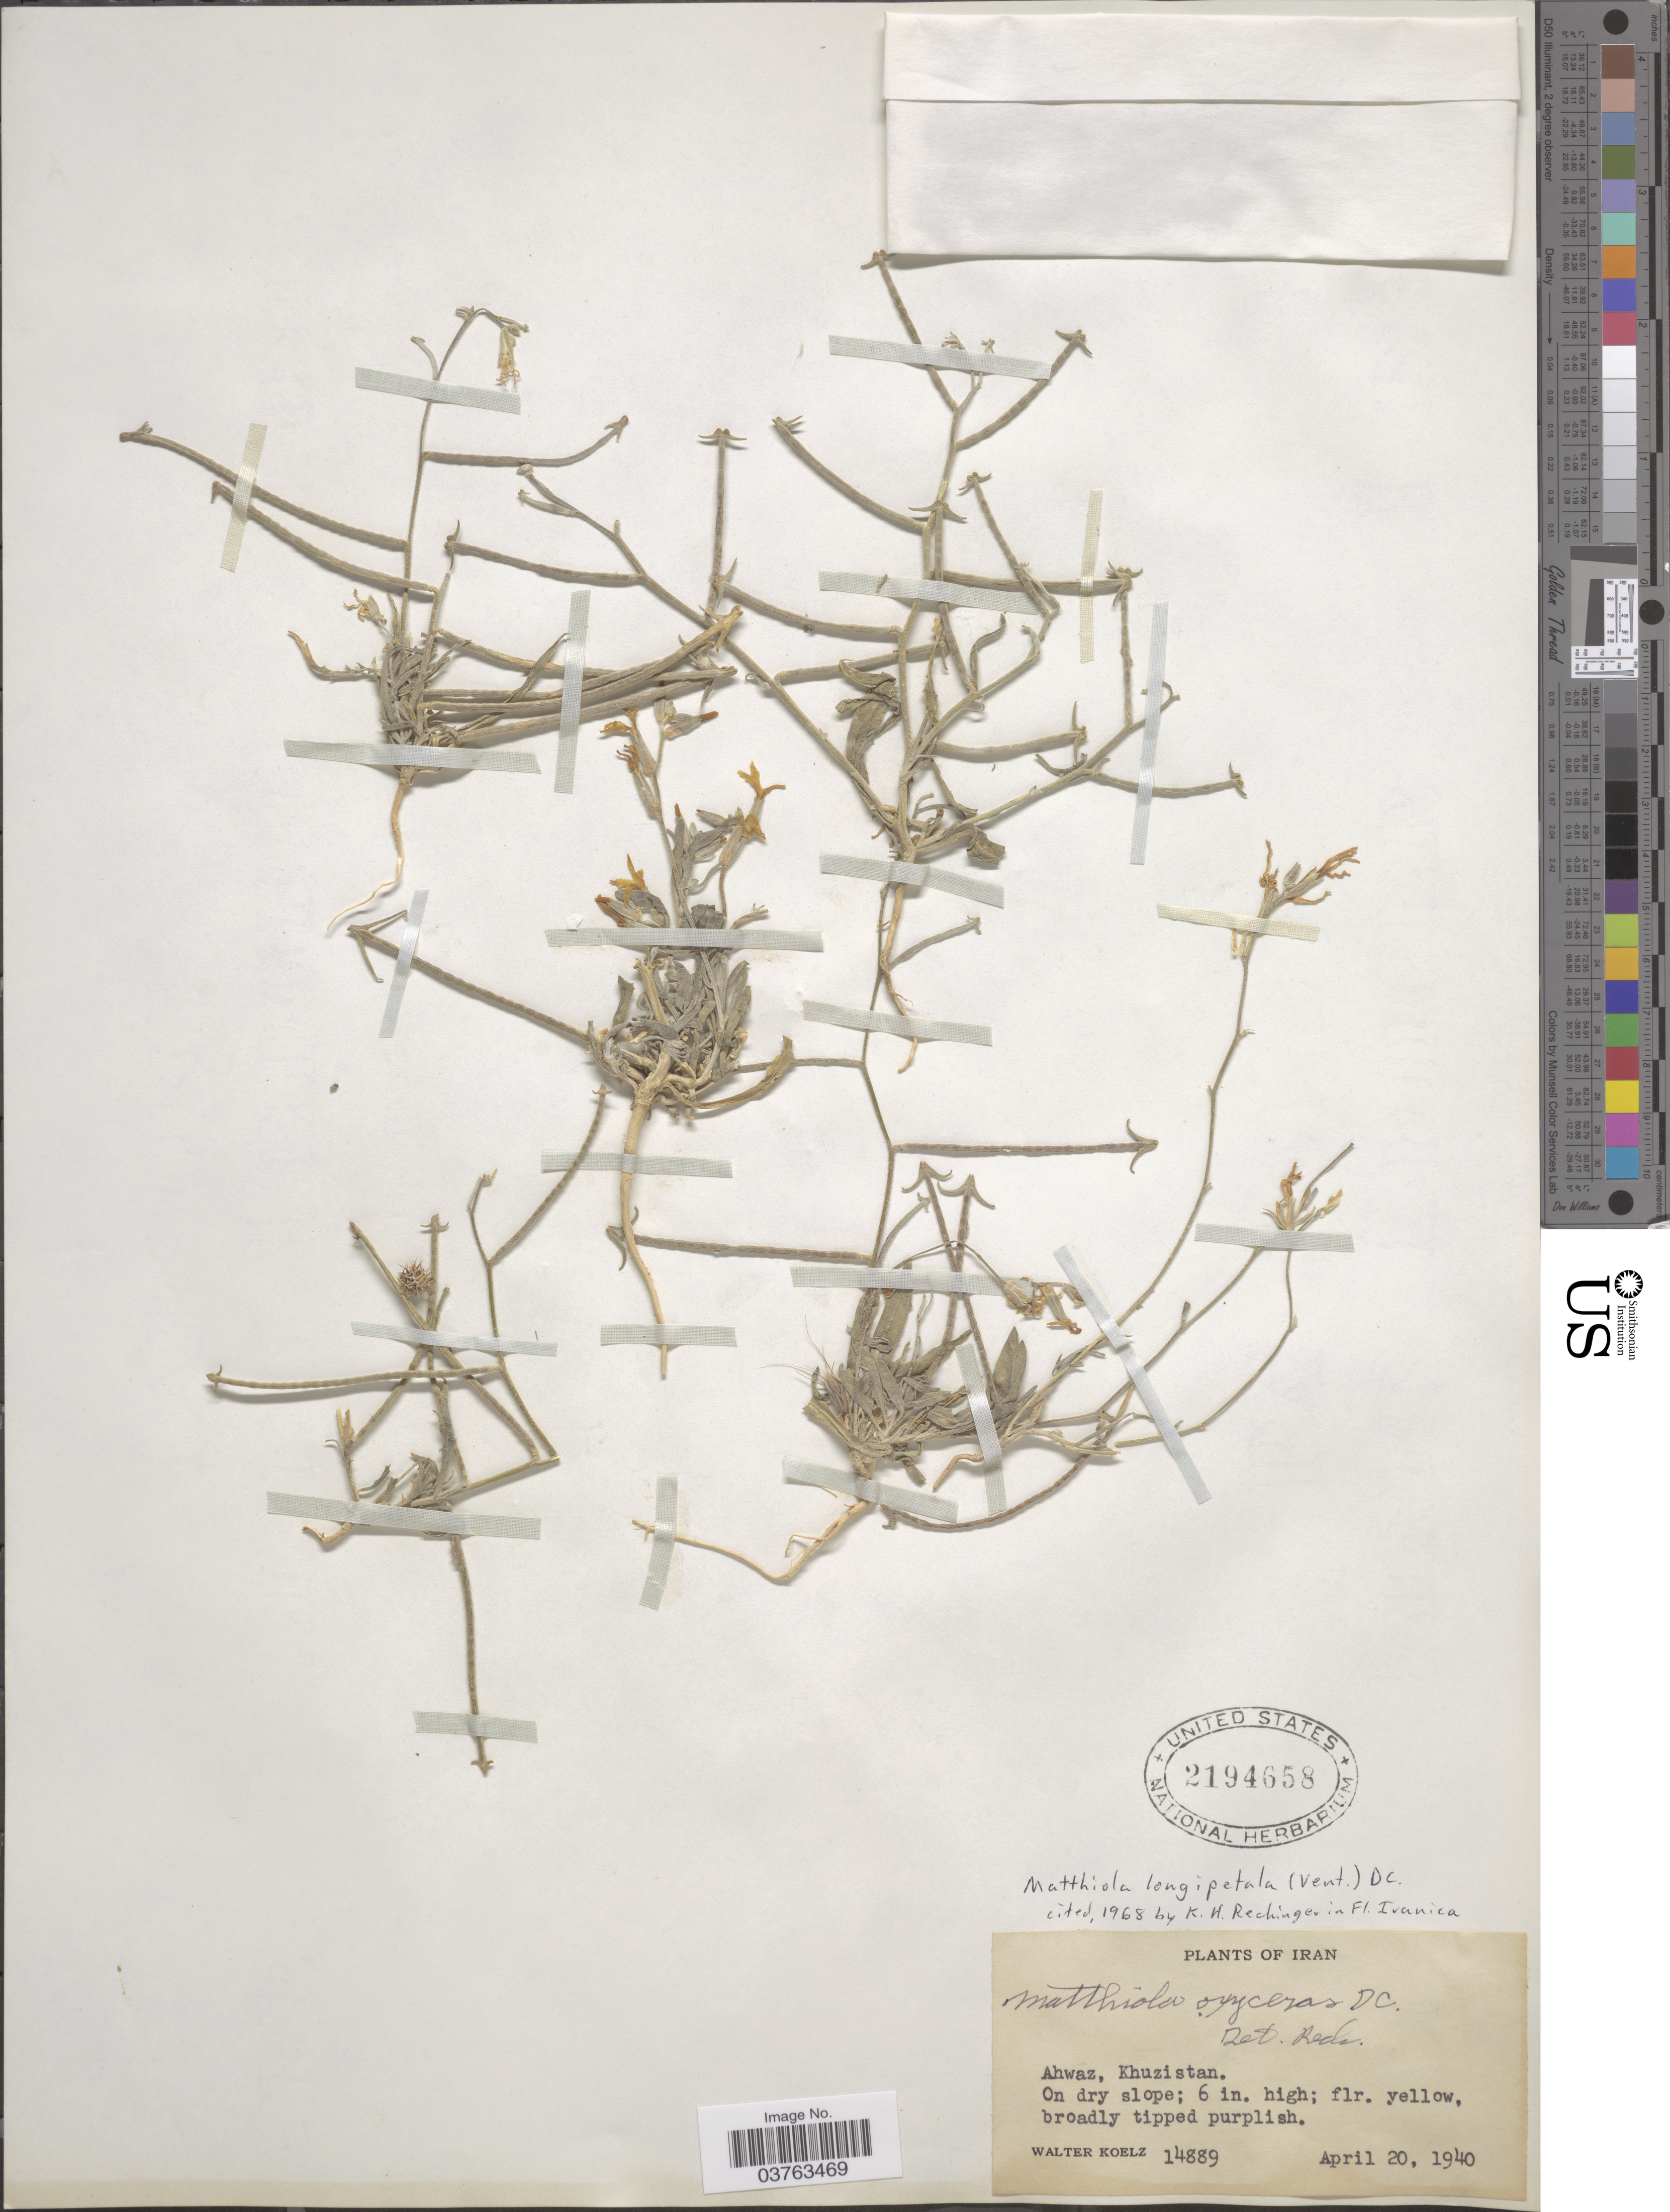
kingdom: Plantae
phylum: Tracheophyta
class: Magnoliopsida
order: Brassicales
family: Brassicaceae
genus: Matthiola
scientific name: Matthiola longipetala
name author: (Vent.) DC.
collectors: W. N. Koelz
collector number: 14889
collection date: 1940-04-20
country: Iran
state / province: Khuzestan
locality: Ahwaz, Khuzistan.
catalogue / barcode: US 2194658